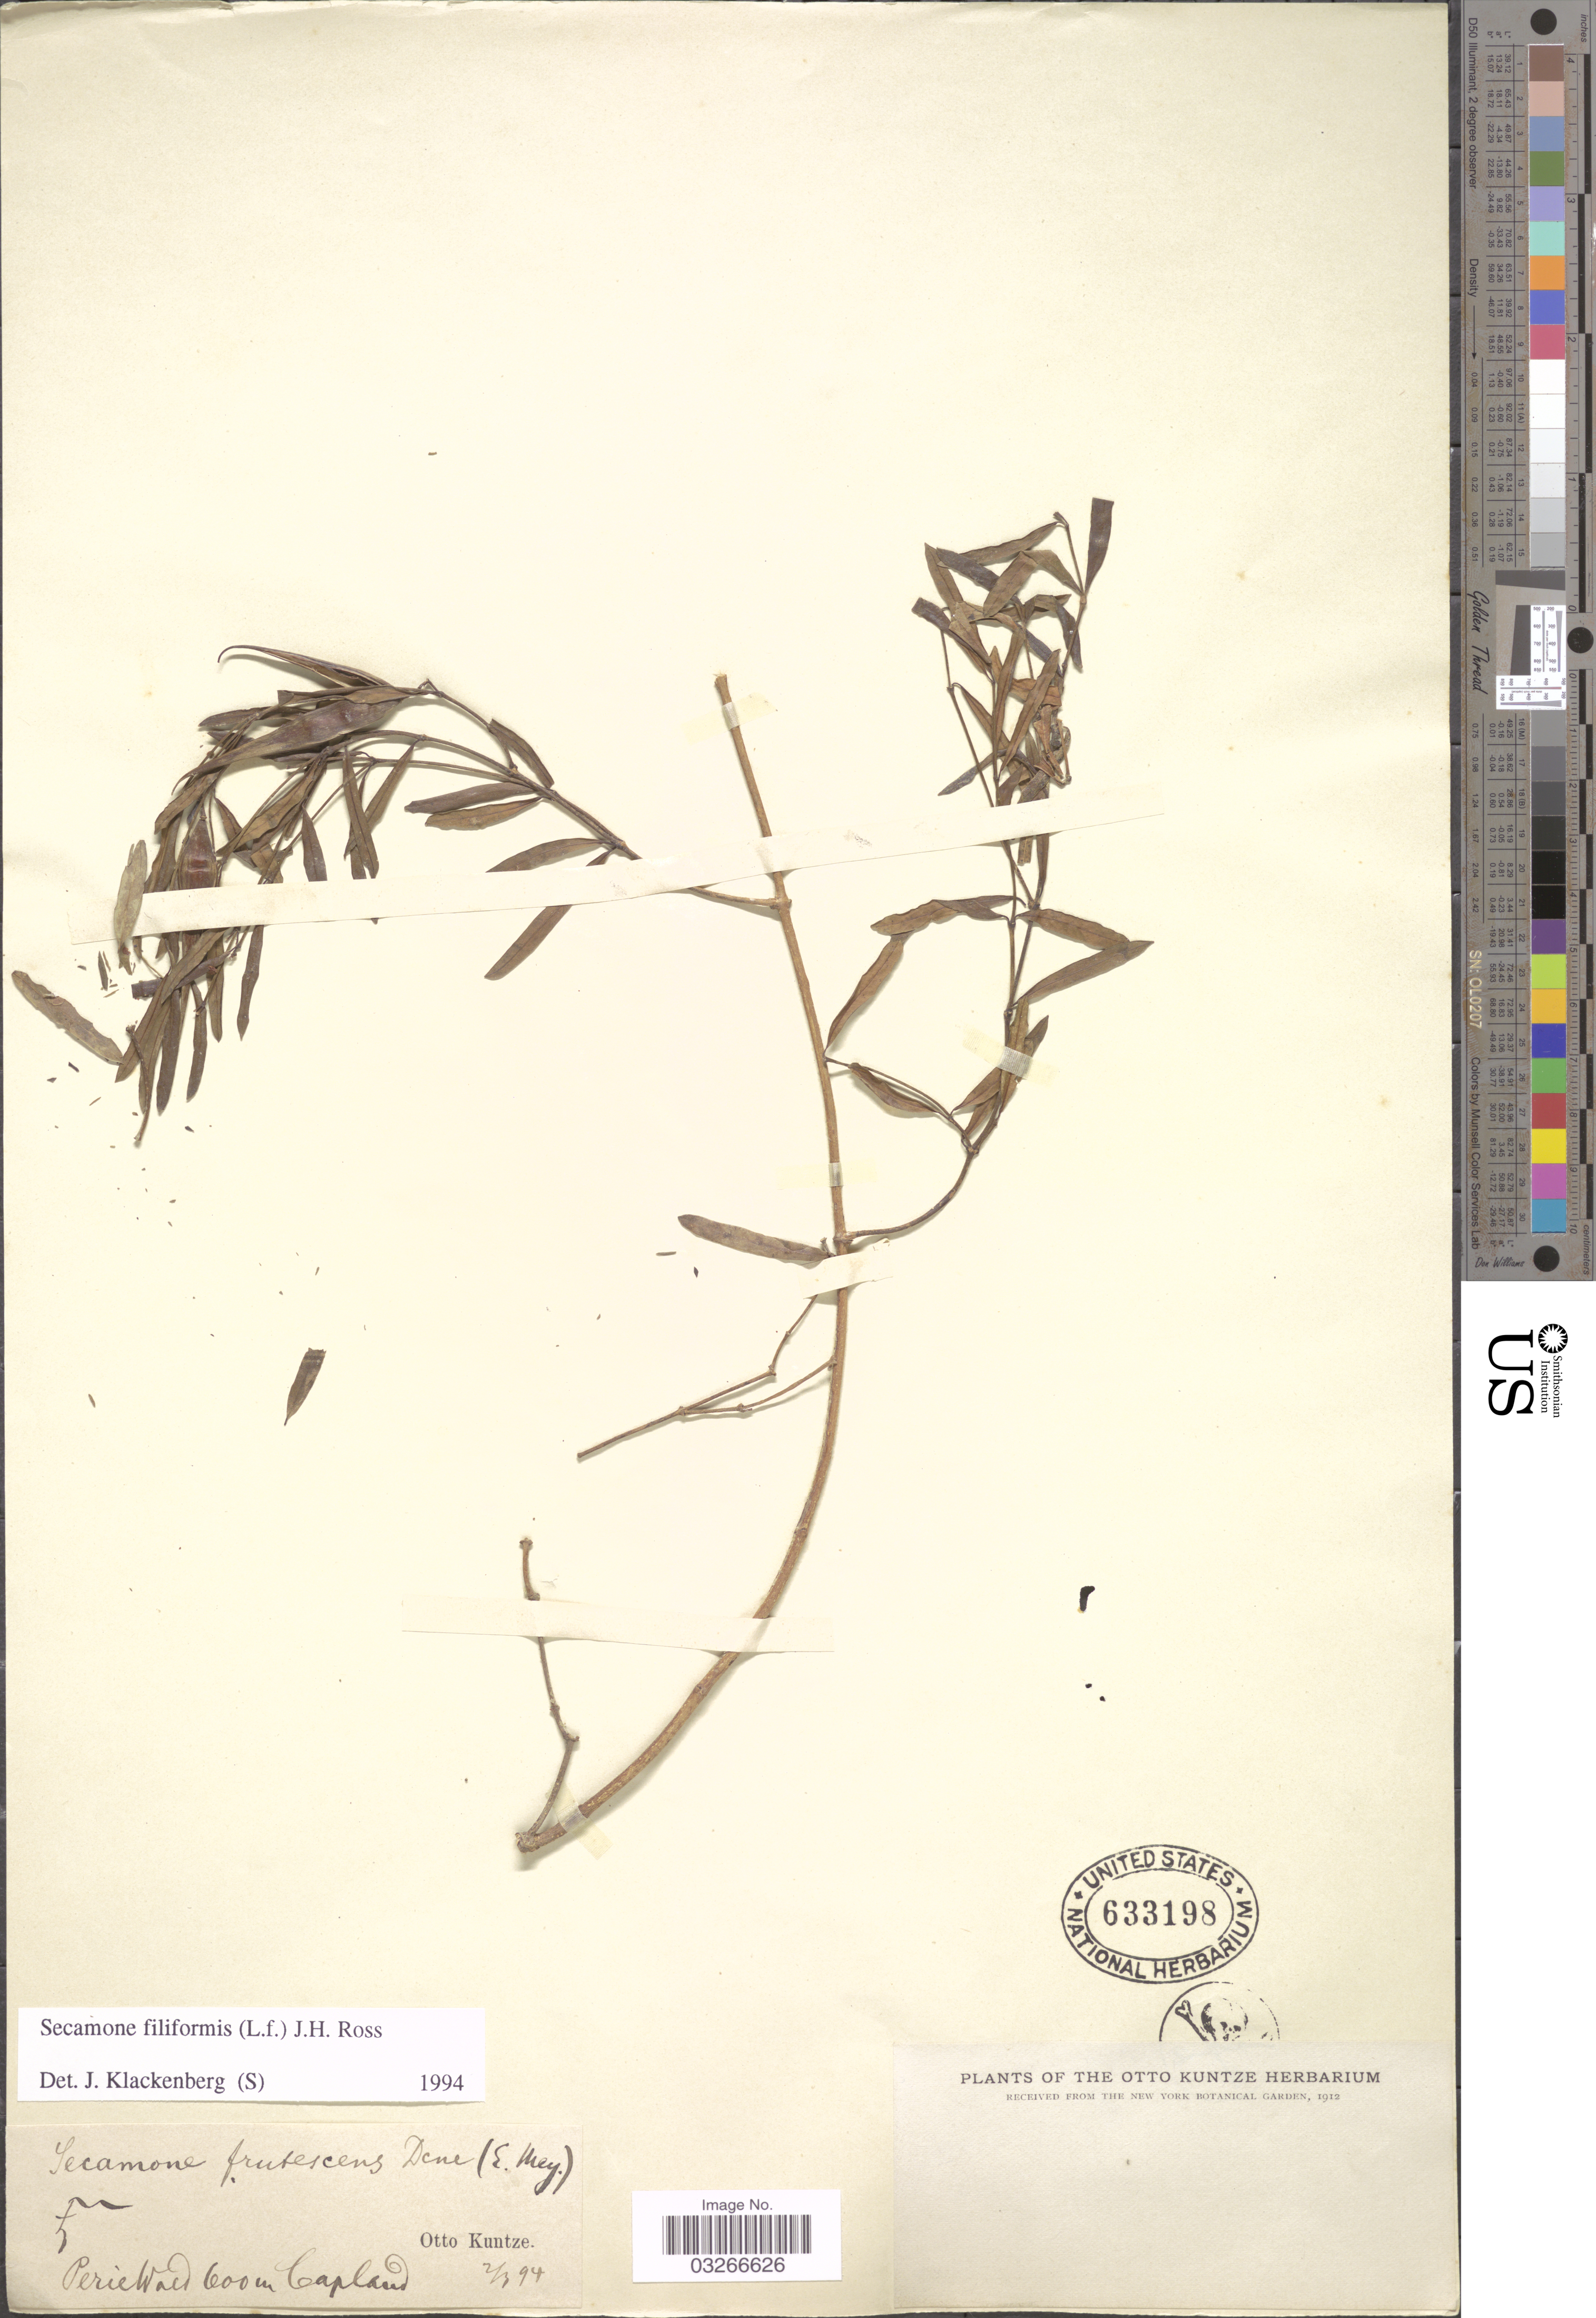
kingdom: Plantae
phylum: Tracheophyta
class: Magnoliopsida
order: Gentianales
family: Apocynaceae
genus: Secamone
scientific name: Secamone filiformis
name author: J. H. Ross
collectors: C.E.O. Kuntze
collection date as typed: Transcribed d/m/y: 2/3/94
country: South Africa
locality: Perie Wald. Capland.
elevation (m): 600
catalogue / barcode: US 633198